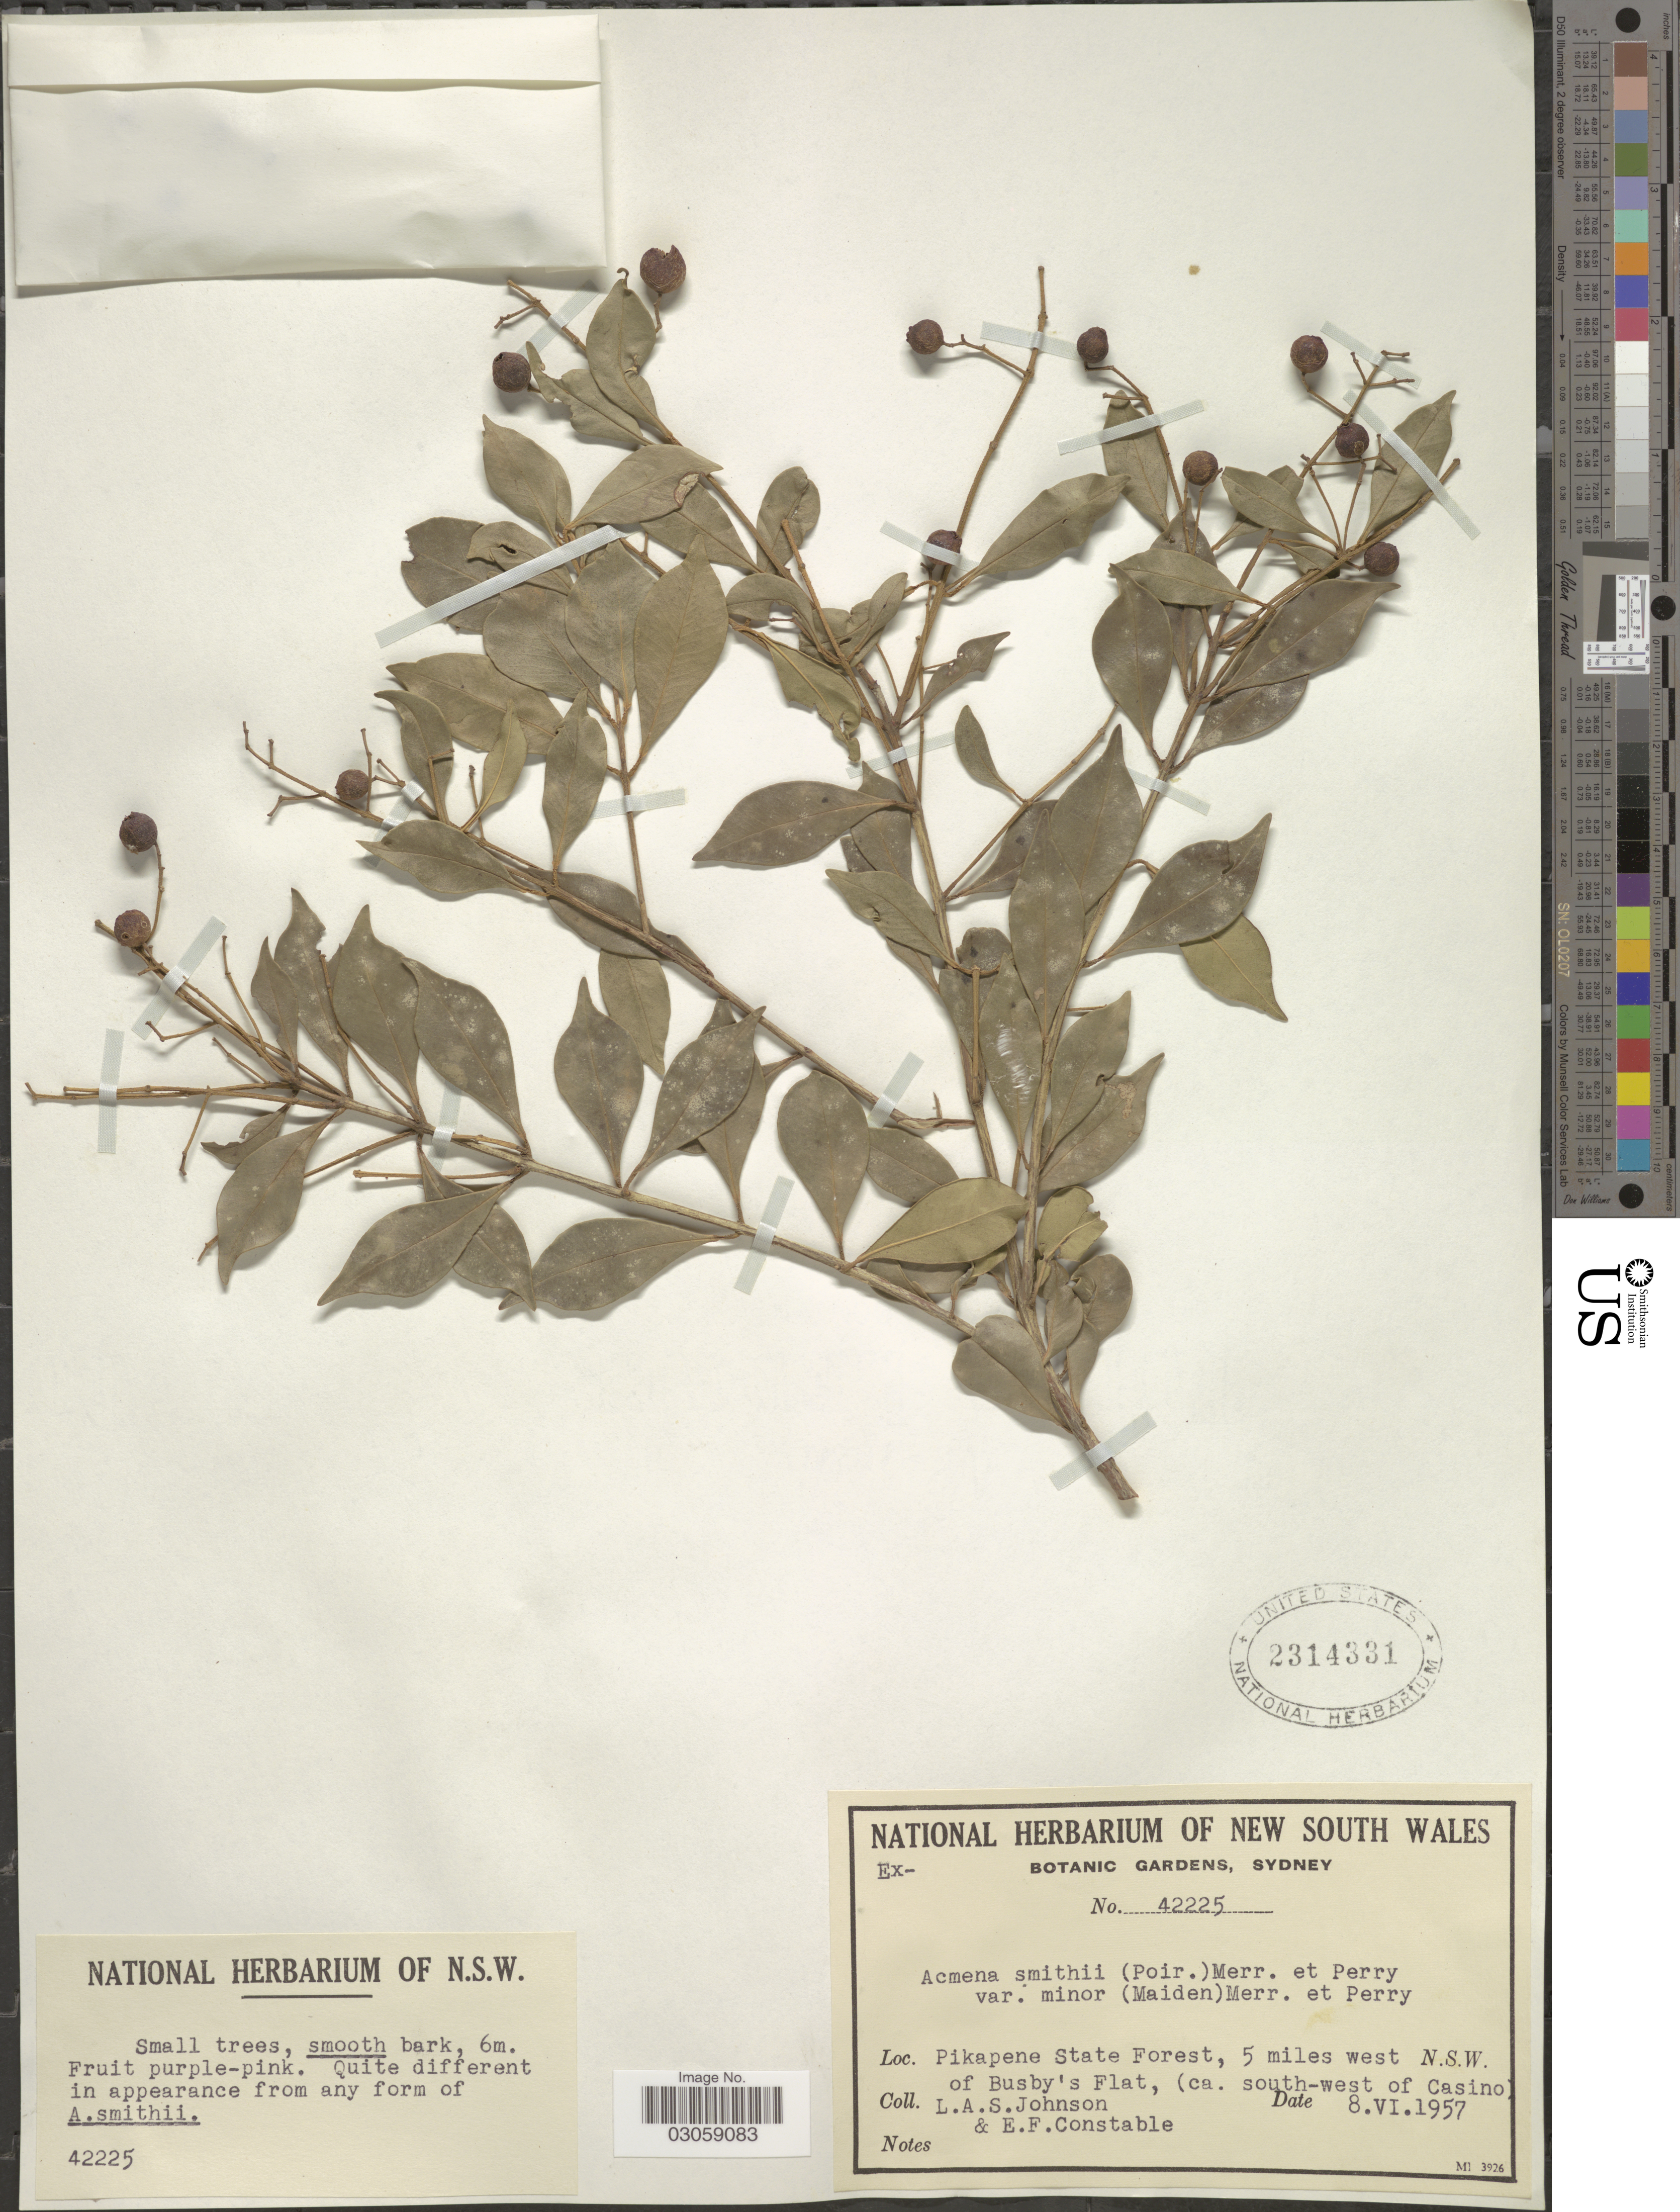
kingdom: Plantae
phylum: Tracheophyta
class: Magnoliopsida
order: Myrtales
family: Myrtaceae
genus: Syzygium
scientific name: Syzygium smithii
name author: (Poir.) Nied.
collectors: L. A. S. Johnson & E. F. Constable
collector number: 42225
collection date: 1957-06-08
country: Australia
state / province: New South Wales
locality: Pikapene State Forest, 5 miles west of Busby's Flat, (ca. south-west of Casino).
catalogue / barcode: US 2314331